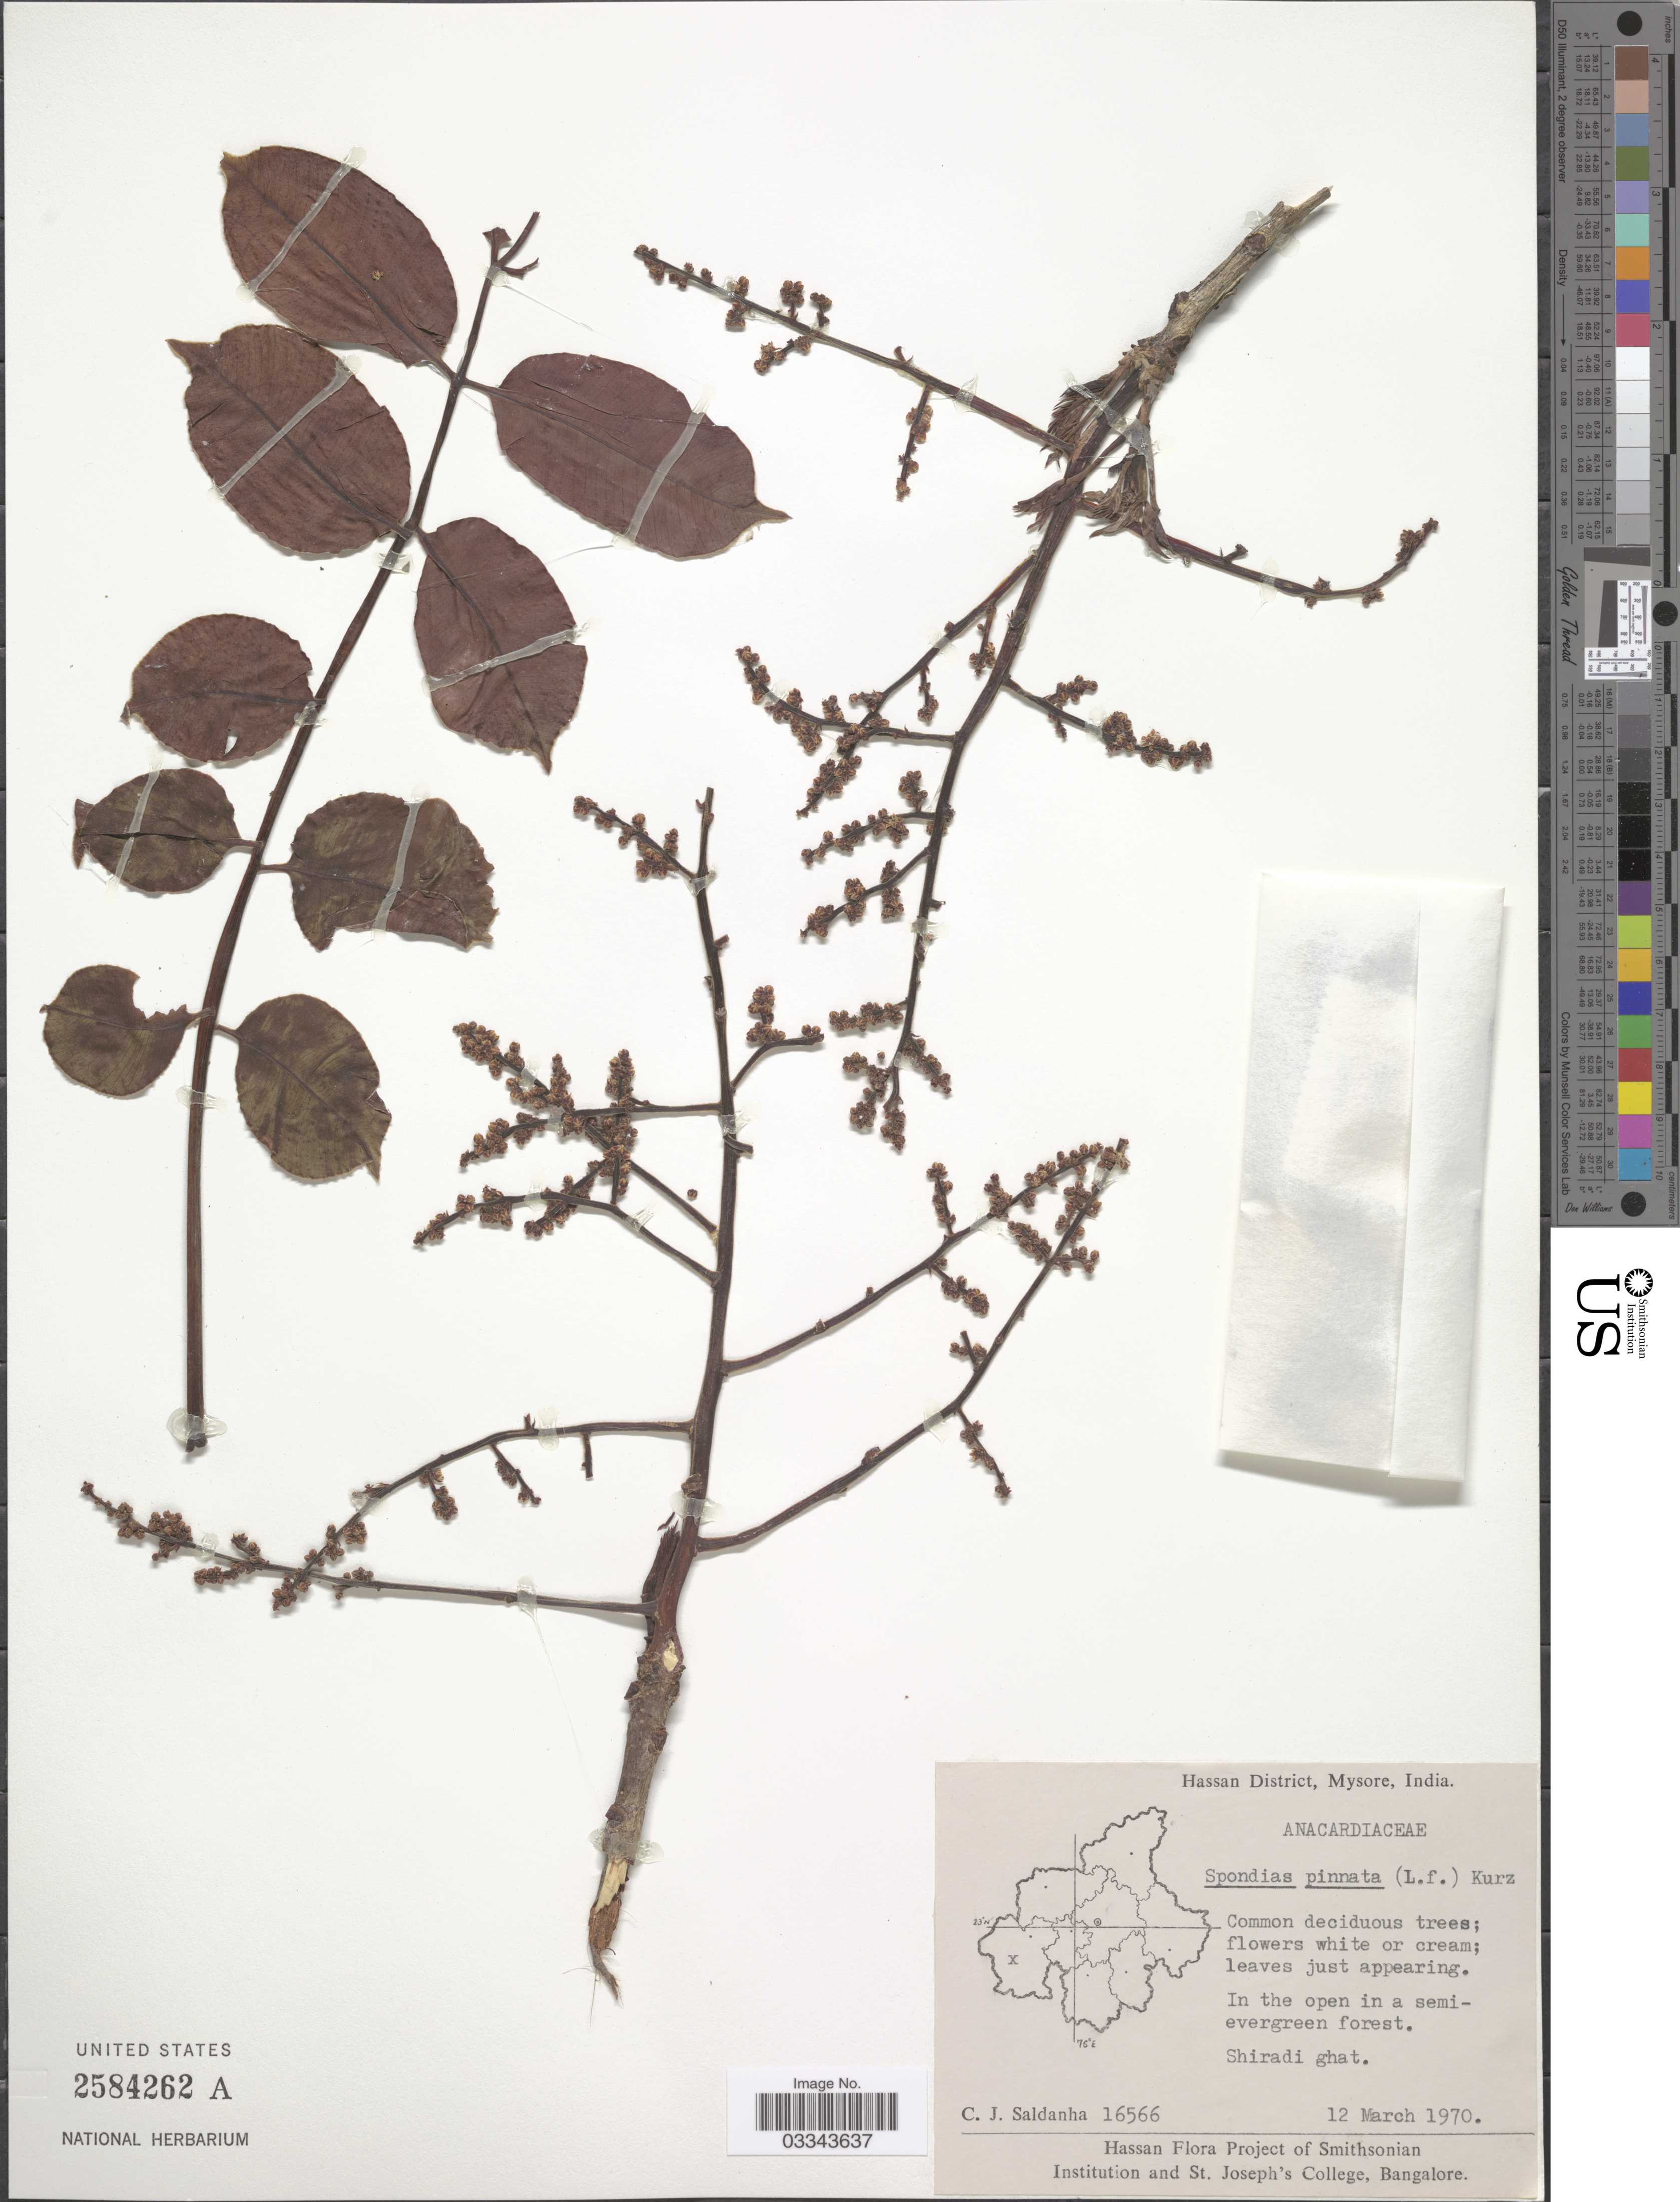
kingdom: Plantae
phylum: Tracheophyta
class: Magnoliopsida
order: Sapindales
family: Anacardiaceae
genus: Spondias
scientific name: Spondias pinnata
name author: (L. f.) Kurz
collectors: C. J. Saldanha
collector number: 16566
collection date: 1970-03-12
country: India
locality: Hassan District, Mysore, Shiradi ghat.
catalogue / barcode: US 2584262A